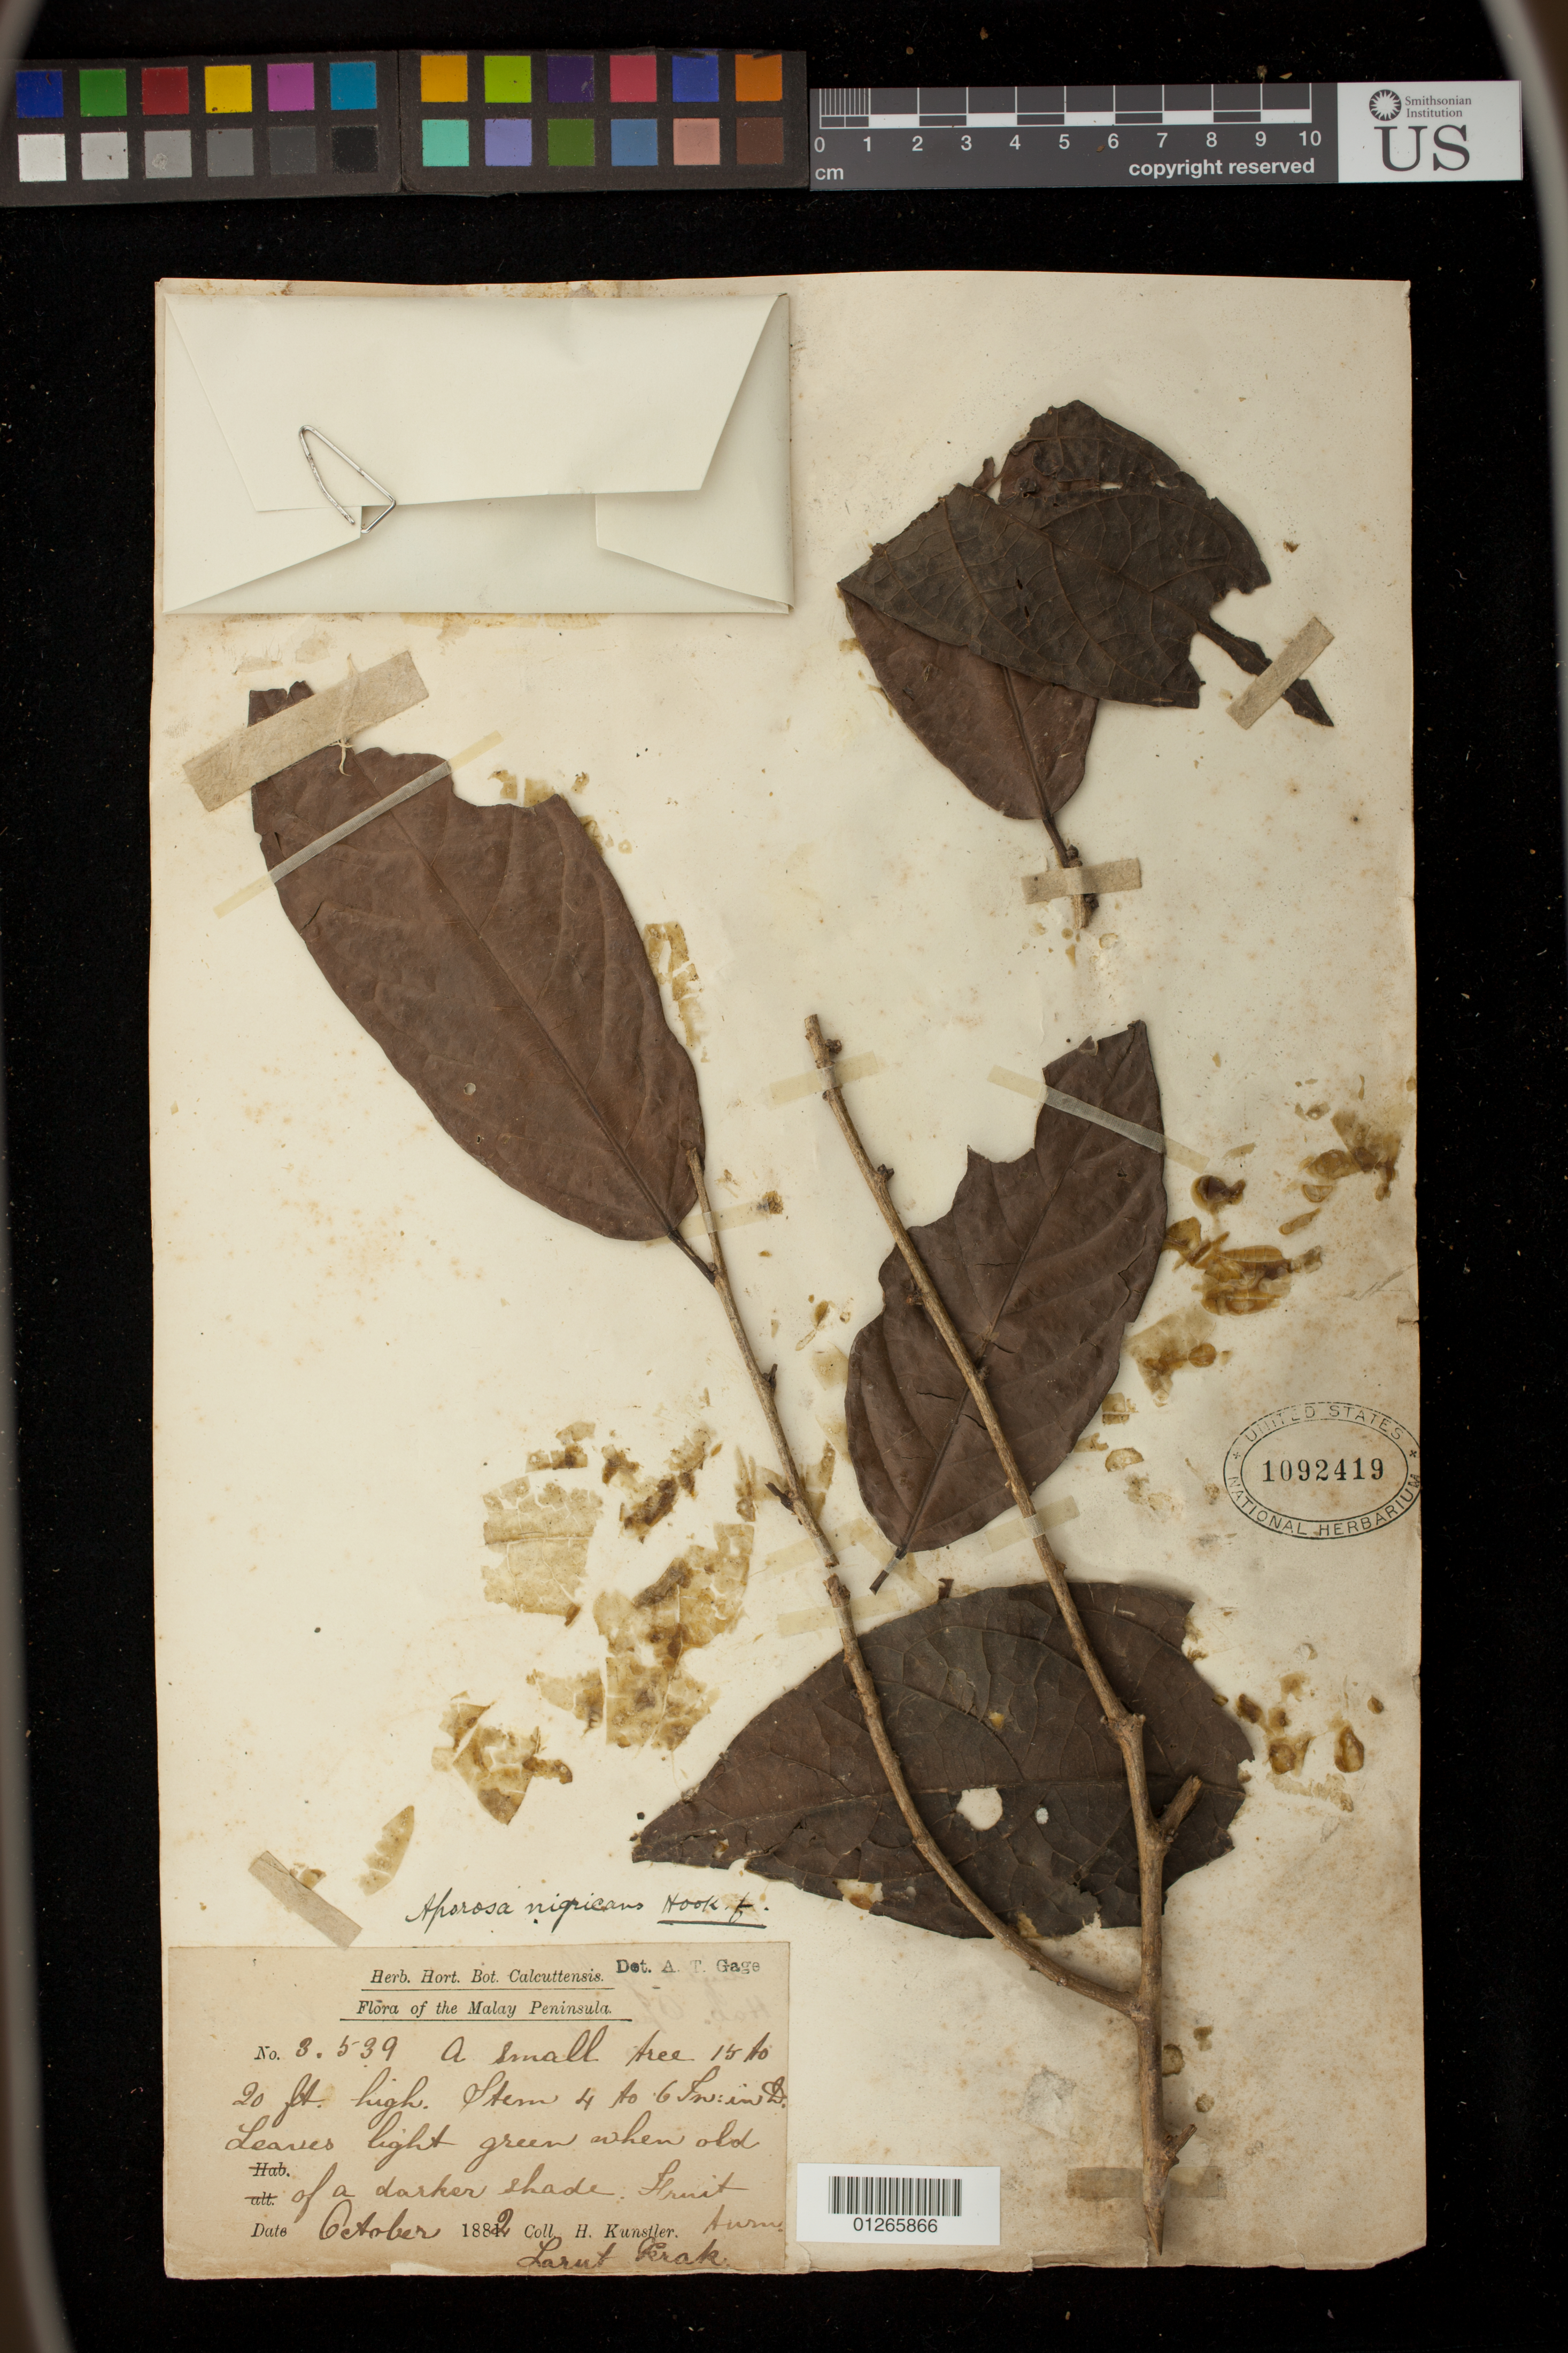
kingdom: Plantae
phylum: Tracheophyta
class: Magnoliopsida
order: Malpighiales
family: Phyllanthaceae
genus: Aporosa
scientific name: Aporosa nigricans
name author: Hook. f.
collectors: H. H. Kunstler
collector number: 3539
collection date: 1882-10-01/1882-10-31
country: Malaysia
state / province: Perak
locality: Larut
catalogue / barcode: US 1092419